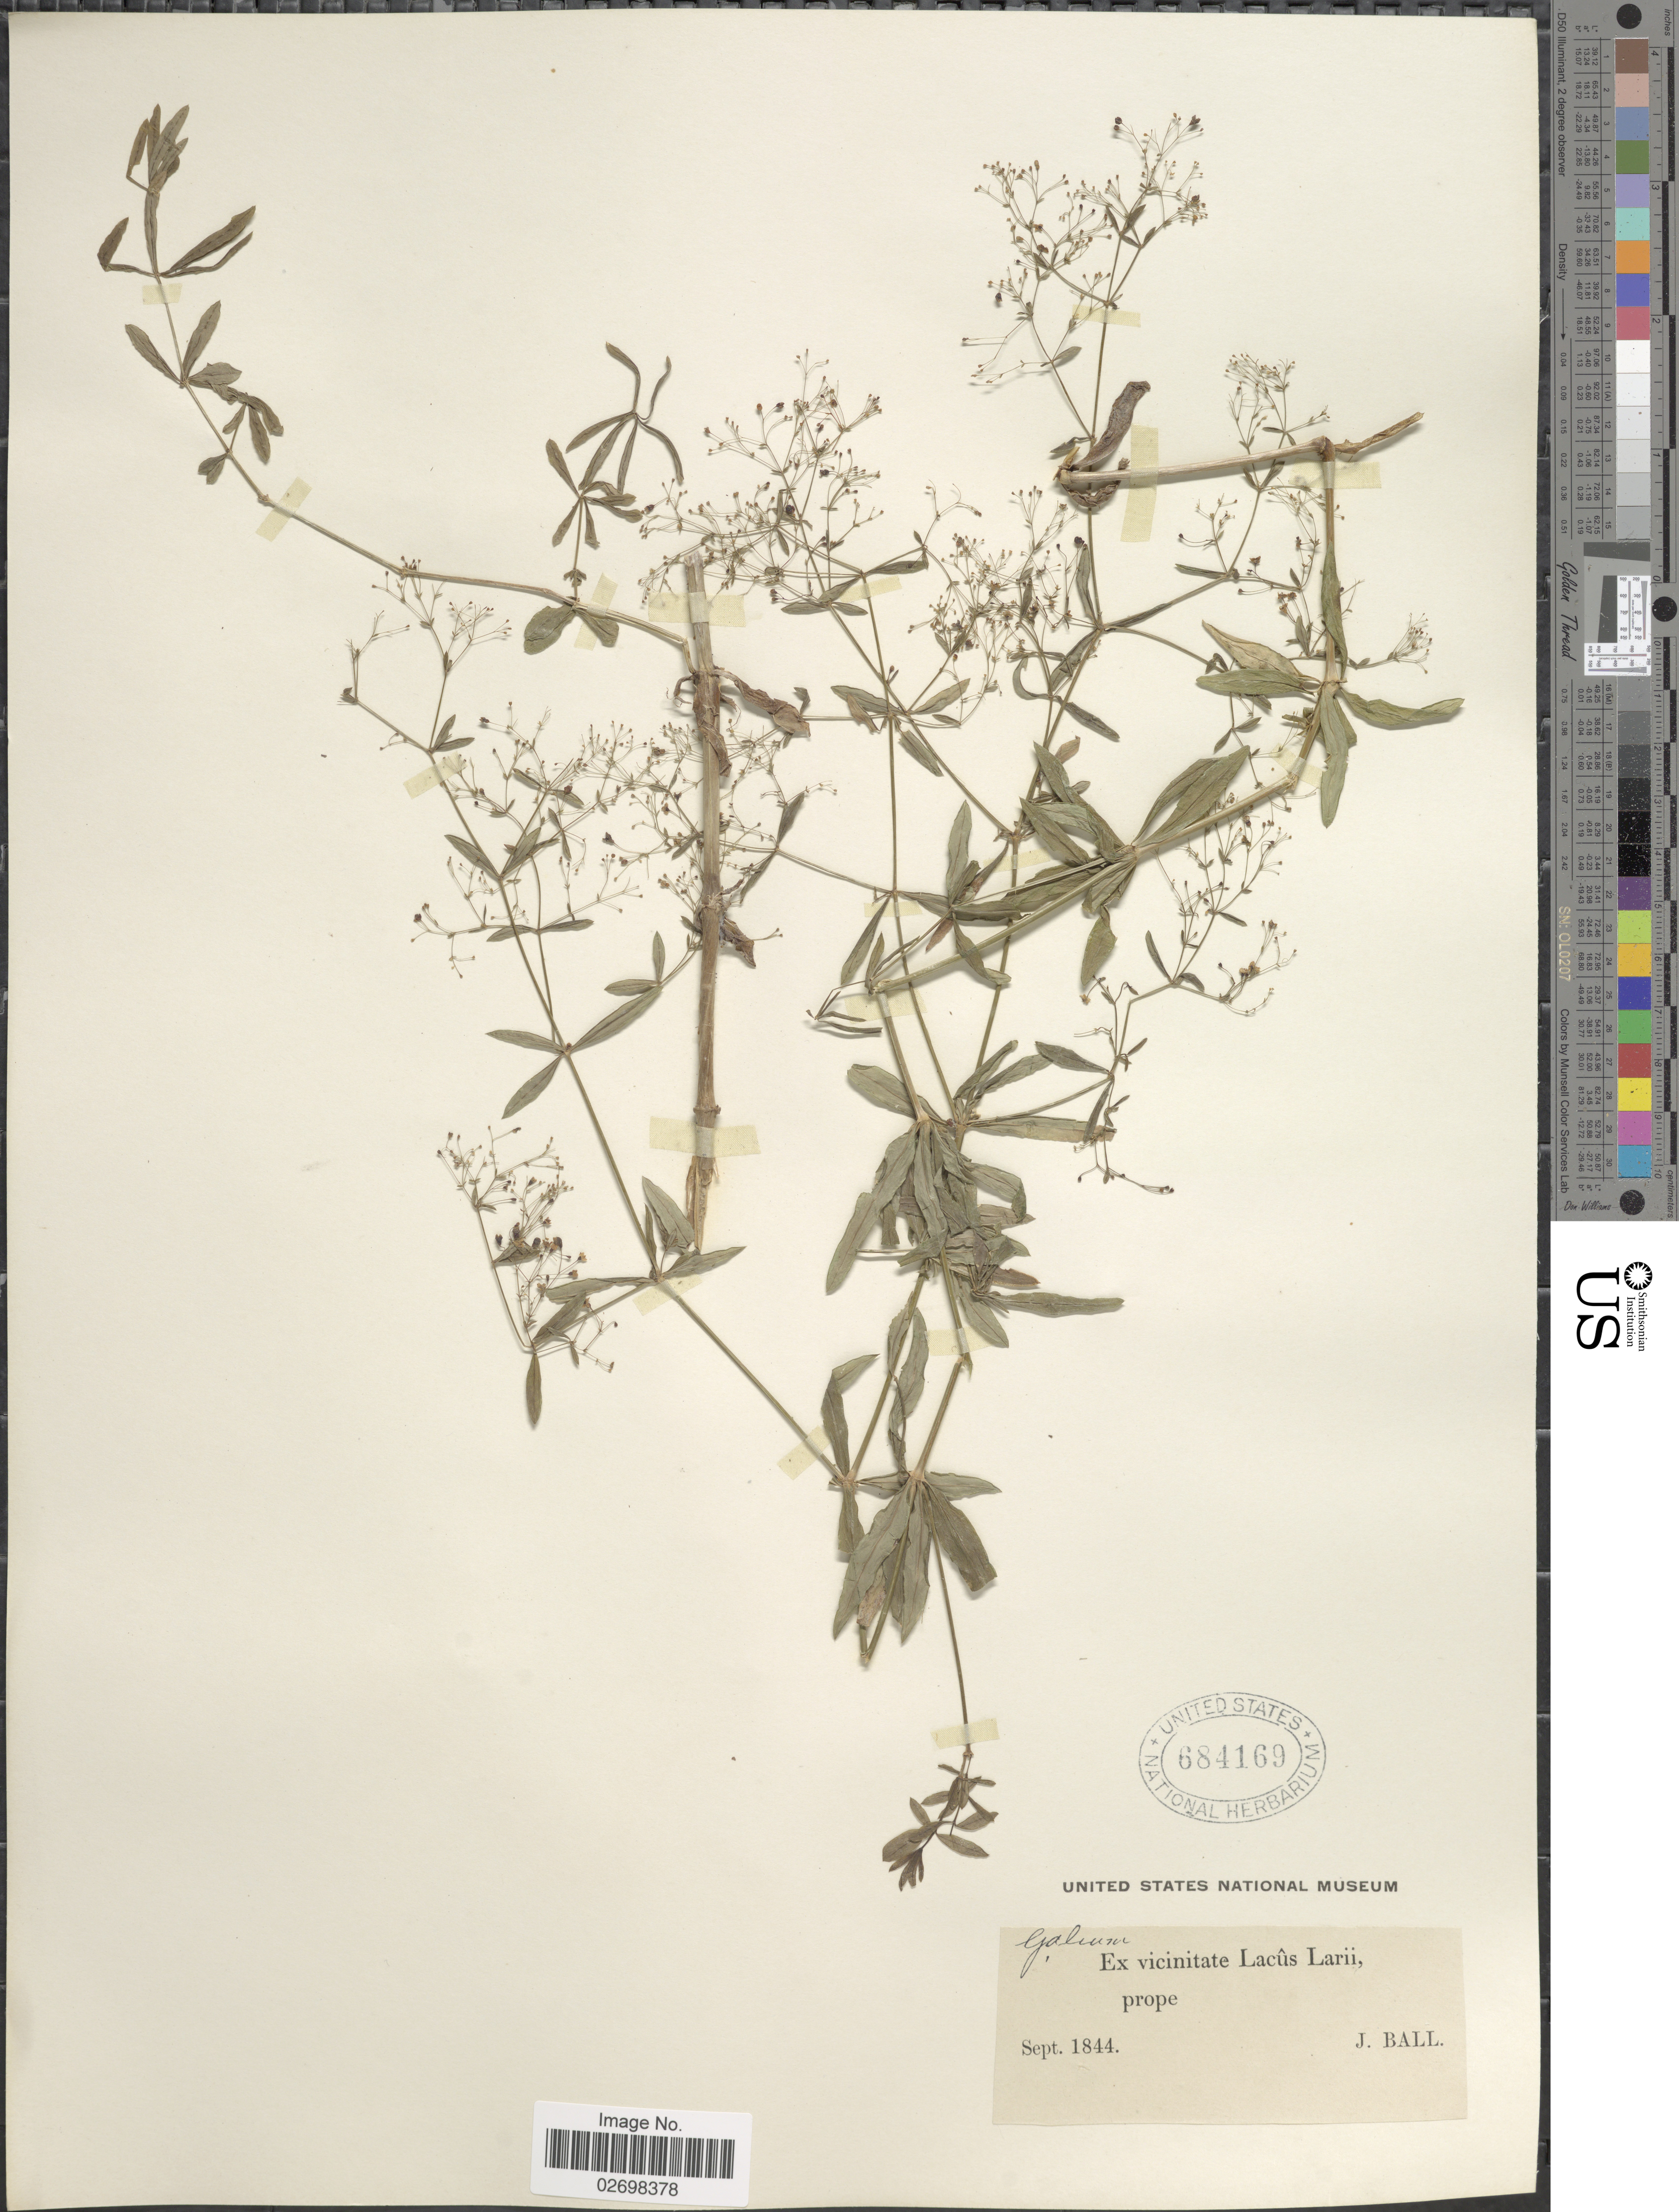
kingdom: Plantae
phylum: Tracheophyta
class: Magnoliopsida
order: Gentianales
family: Rubiaceae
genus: Galium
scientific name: Galium sp.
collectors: J. Ball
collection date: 1844-09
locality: Vicinitate Lacûs Larii, prope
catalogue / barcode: US 684169